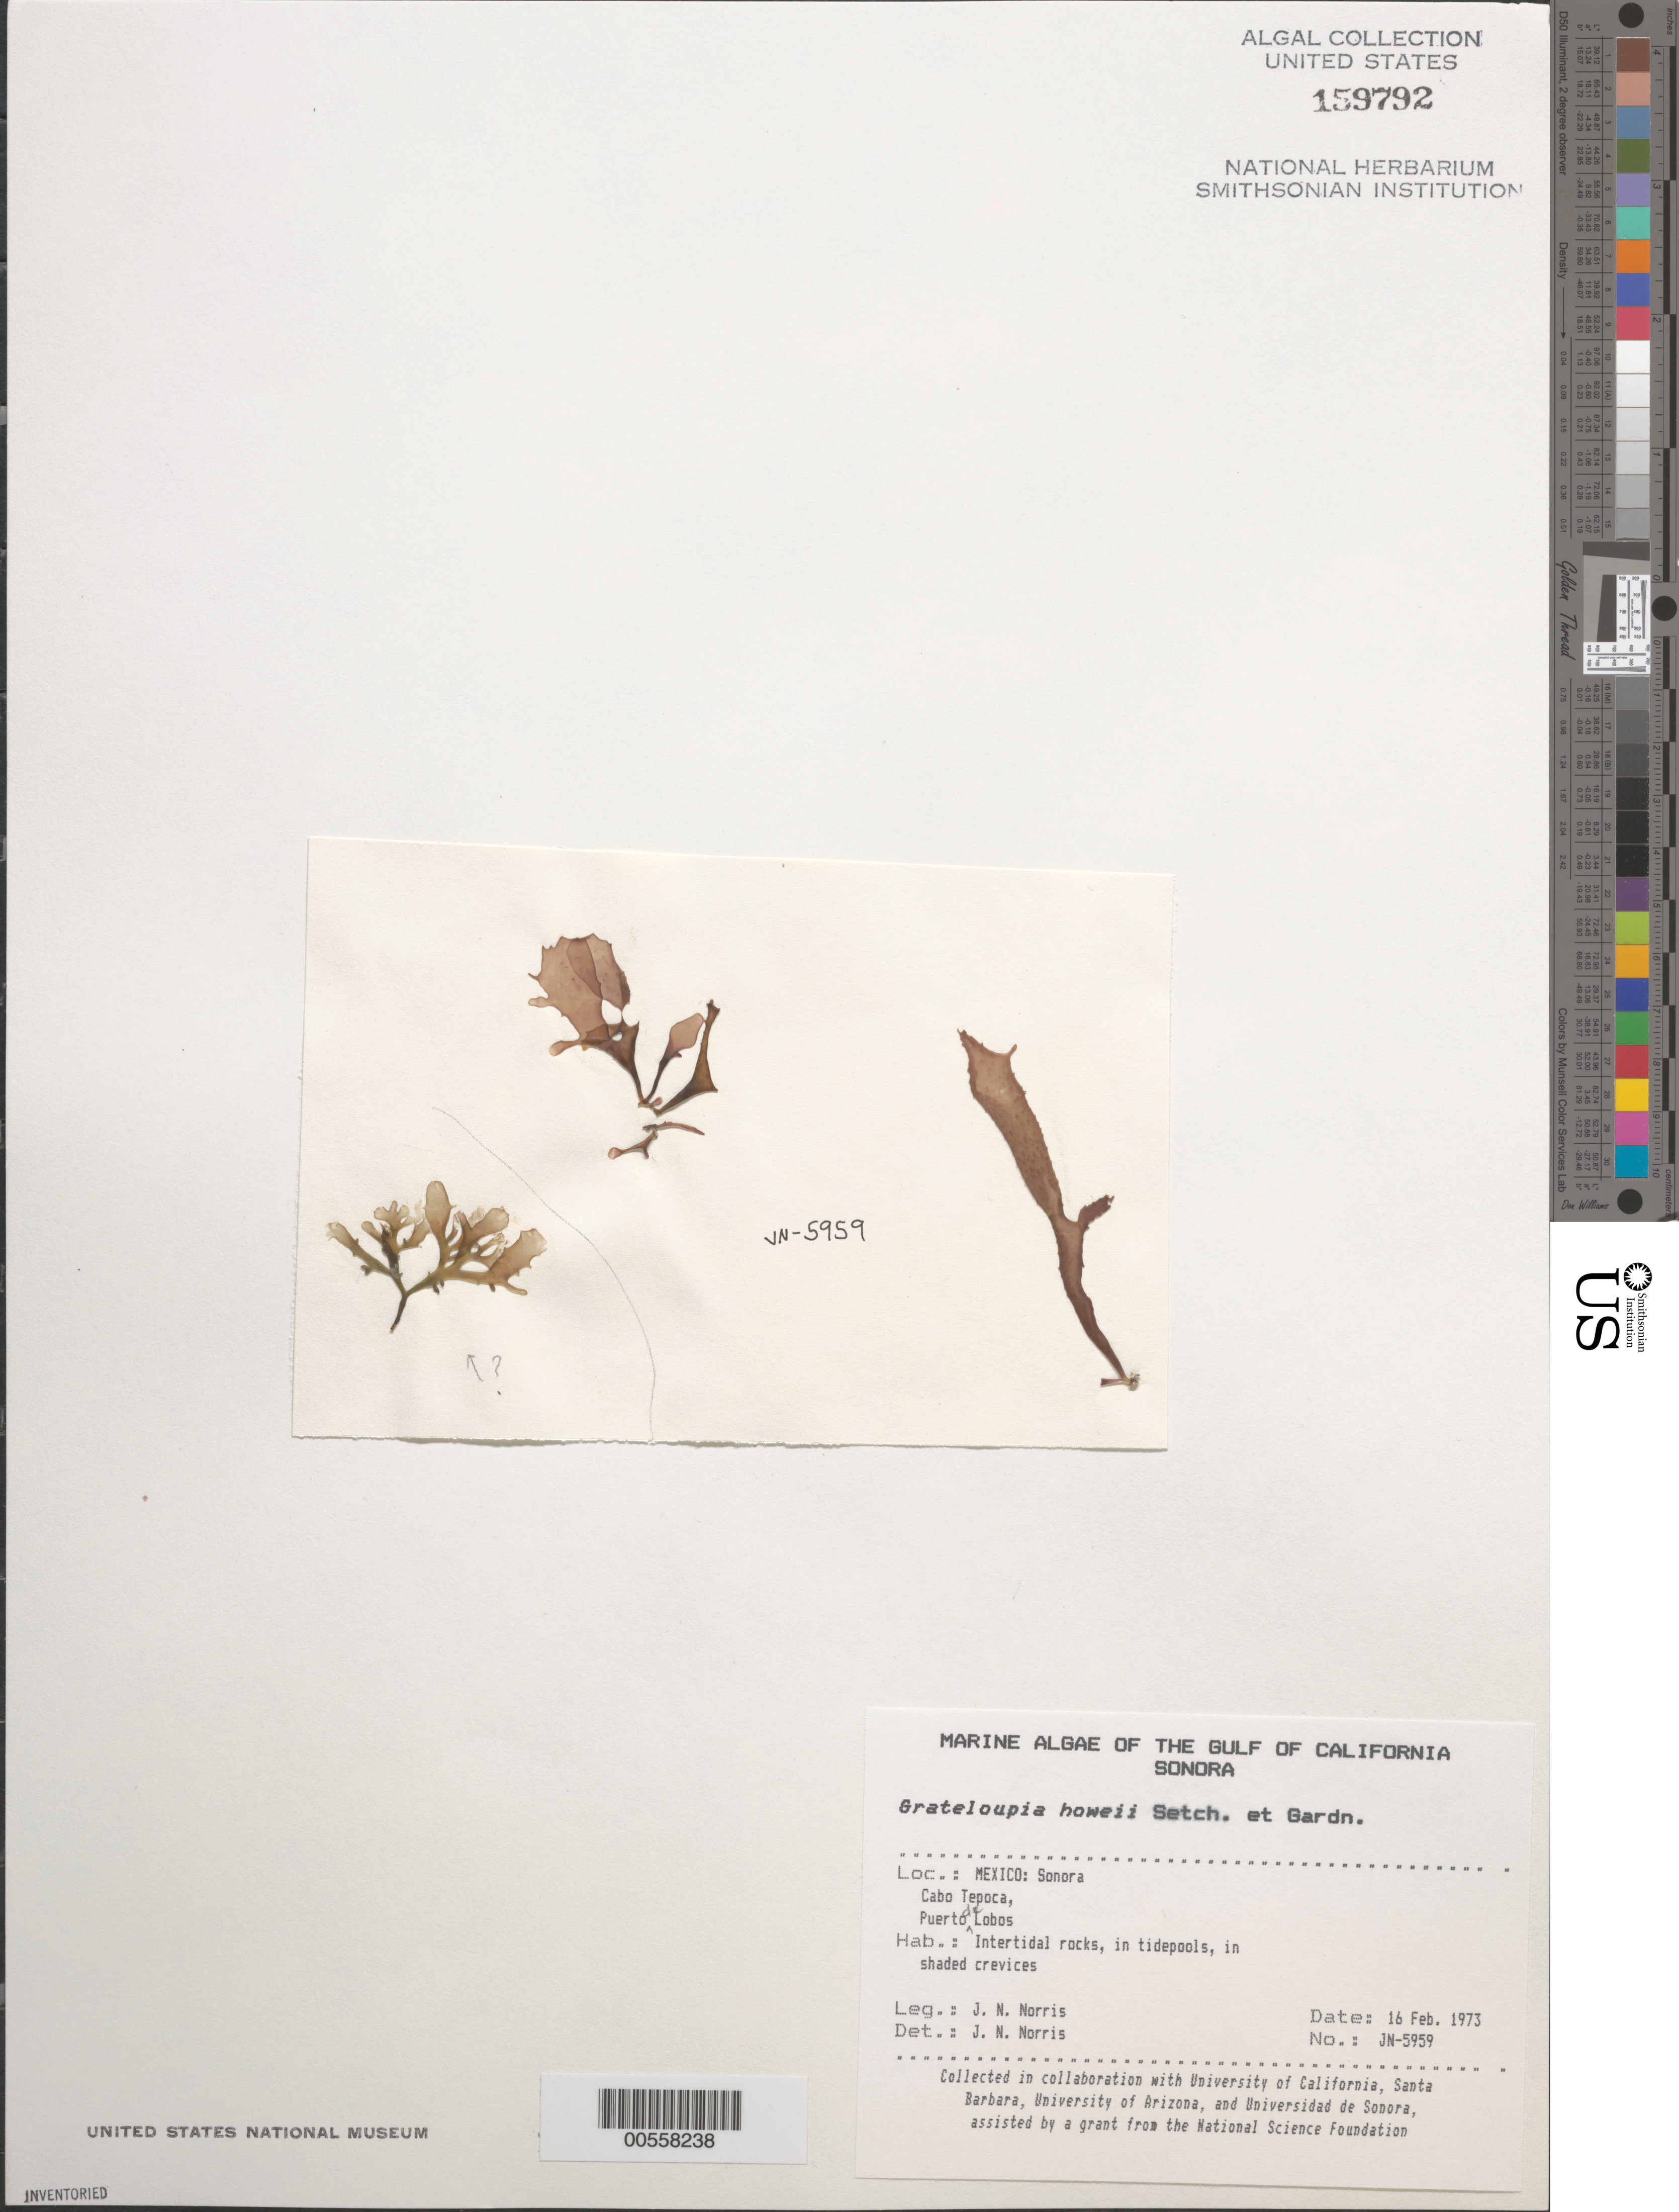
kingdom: Plantae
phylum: Rhodophyta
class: Florideophyceae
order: Halymeniales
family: Halymeniaceae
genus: Grateloupia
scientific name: Grateloupia howeii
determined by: Norris, James N.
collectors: J. N. Norris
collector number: JN-5959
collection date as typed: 16 Feb 1973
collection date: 1973-02-16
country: Mexico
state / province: Sonora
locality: Cabo Tepoca, Puerto de Lobos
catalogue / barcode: US 159792